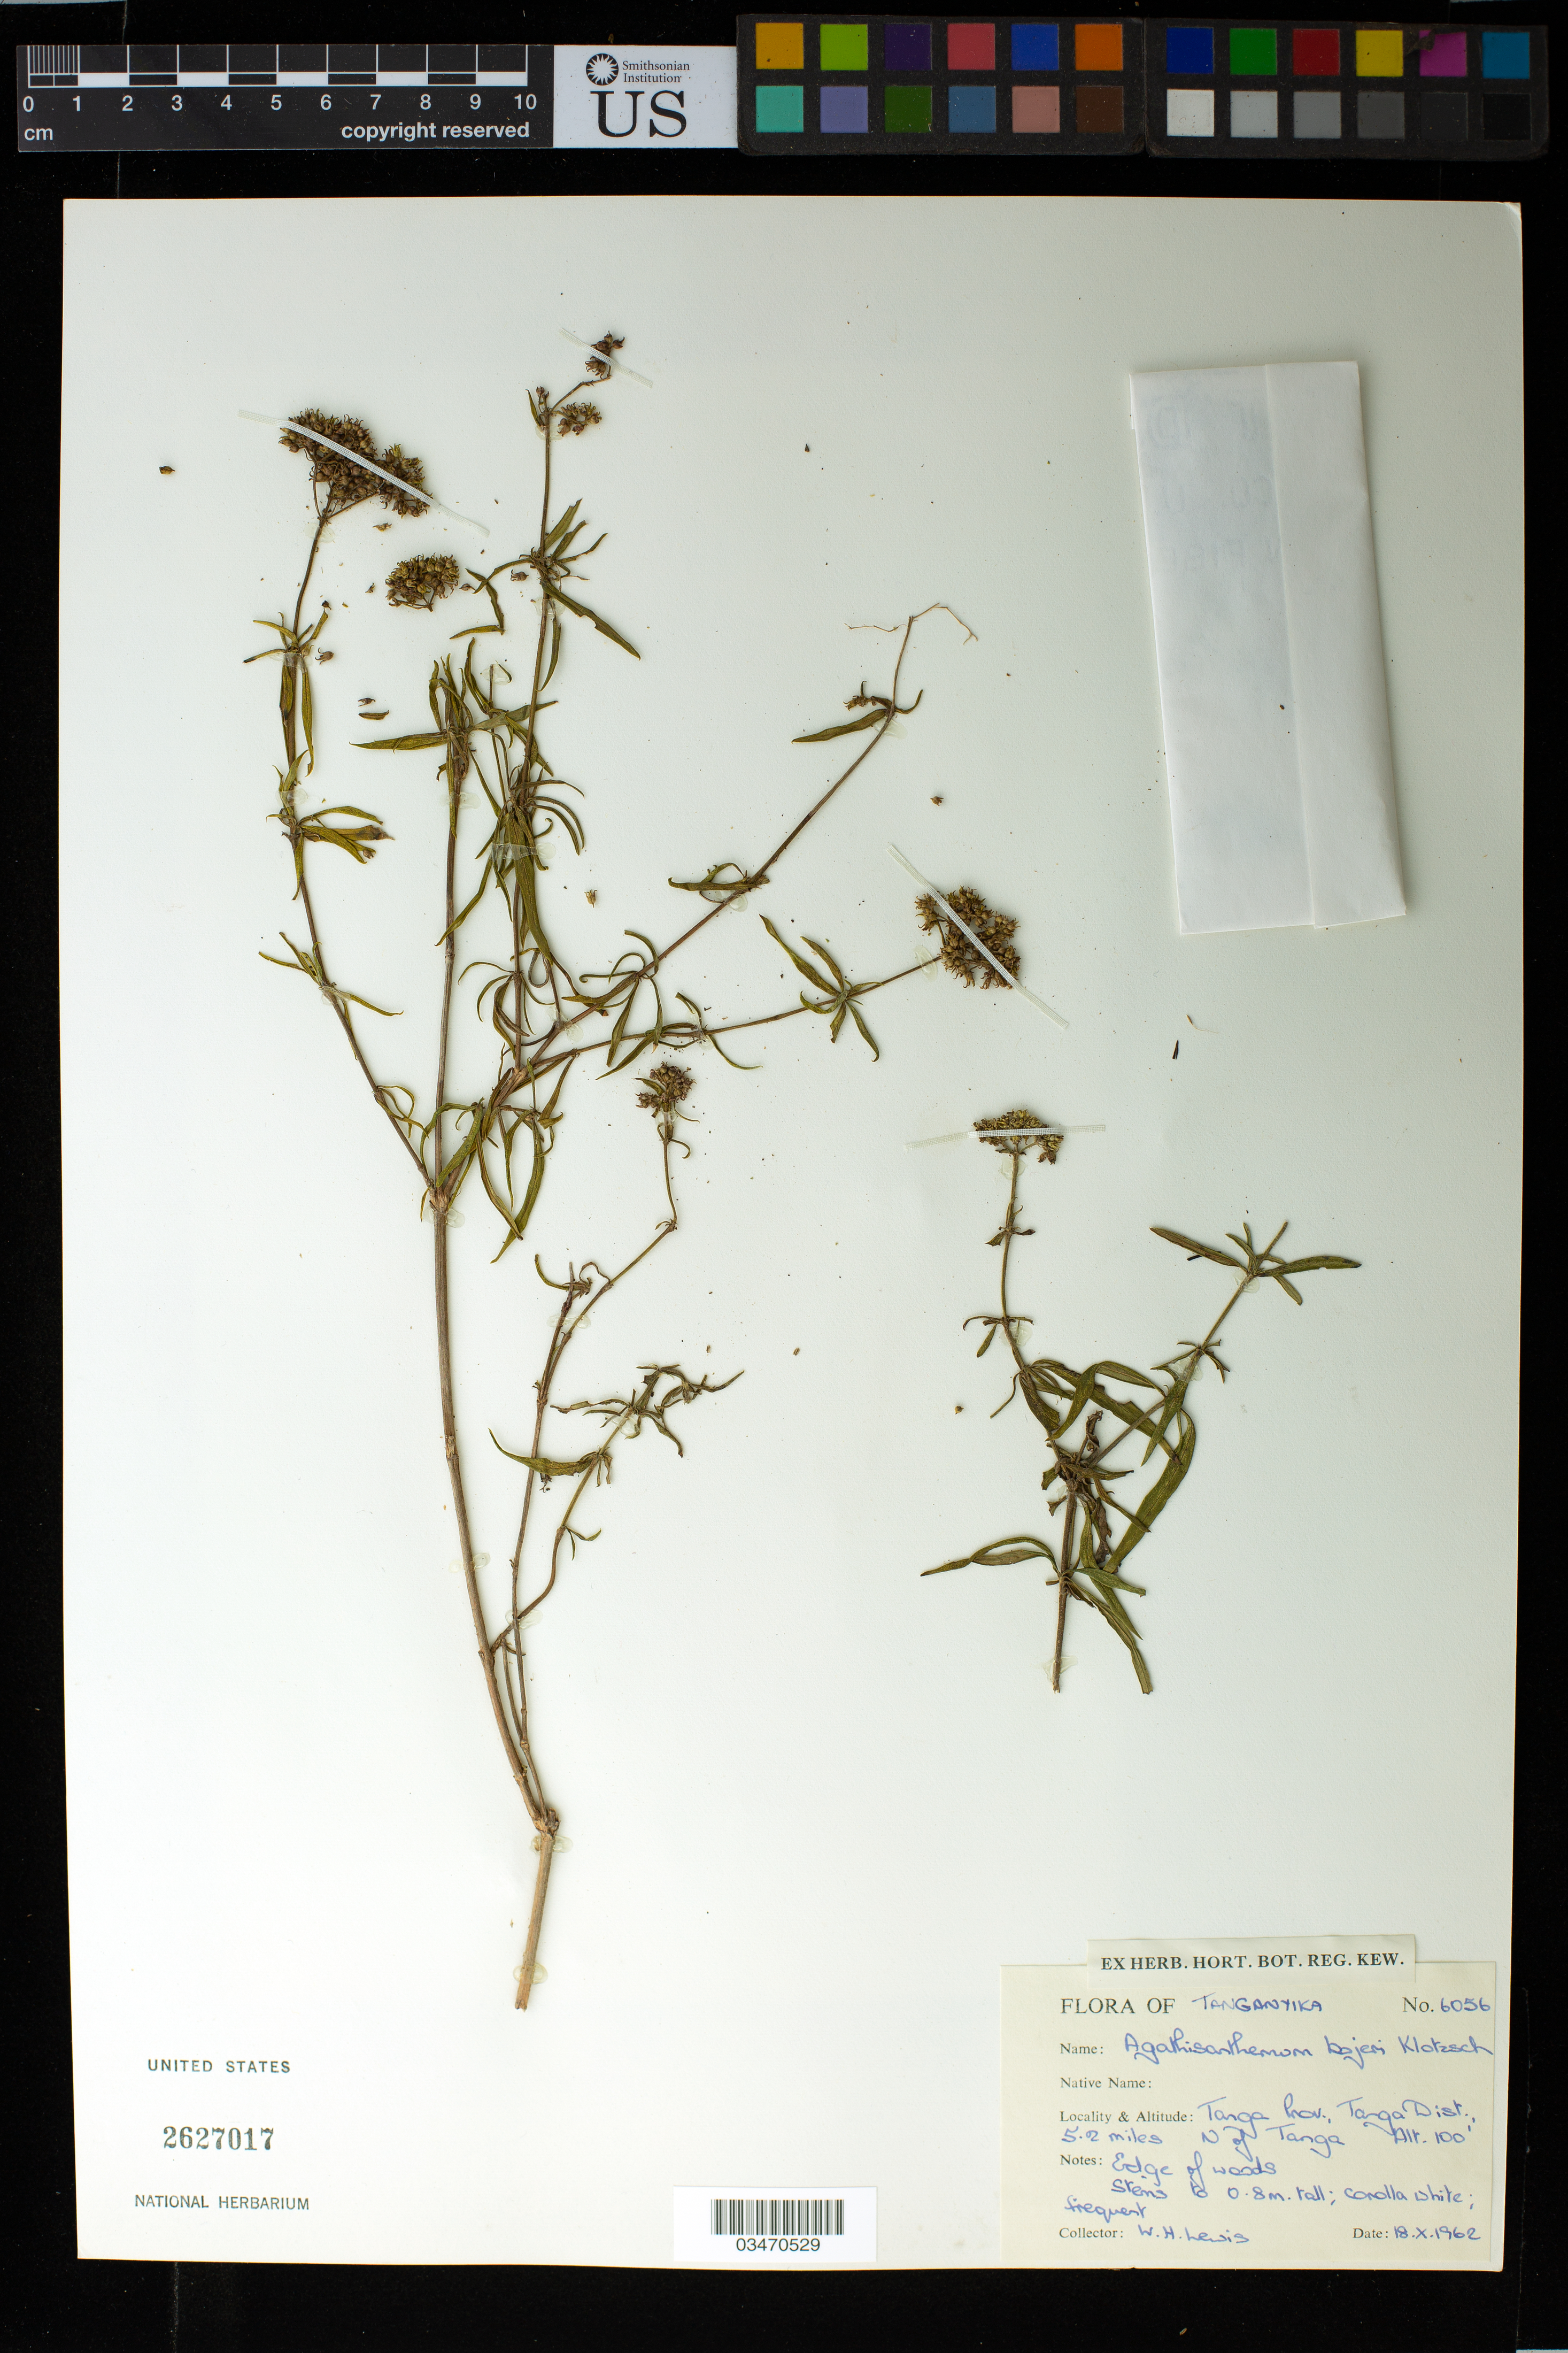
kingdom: Plantae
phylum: Tracheophyta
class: Magnoliopsida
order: Gentianales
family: Rubiaceae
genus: Agathisanthemum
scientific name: Agathisanthemum bojeri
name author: Klotzsch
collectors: W. H. Lewis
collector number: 6056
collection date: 1962-10-18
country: Tanzania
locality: Tanganyika, Targa Prov; Targa Dist., 5.2 miles N of Tanga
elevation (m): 30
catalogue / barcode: US 2627017